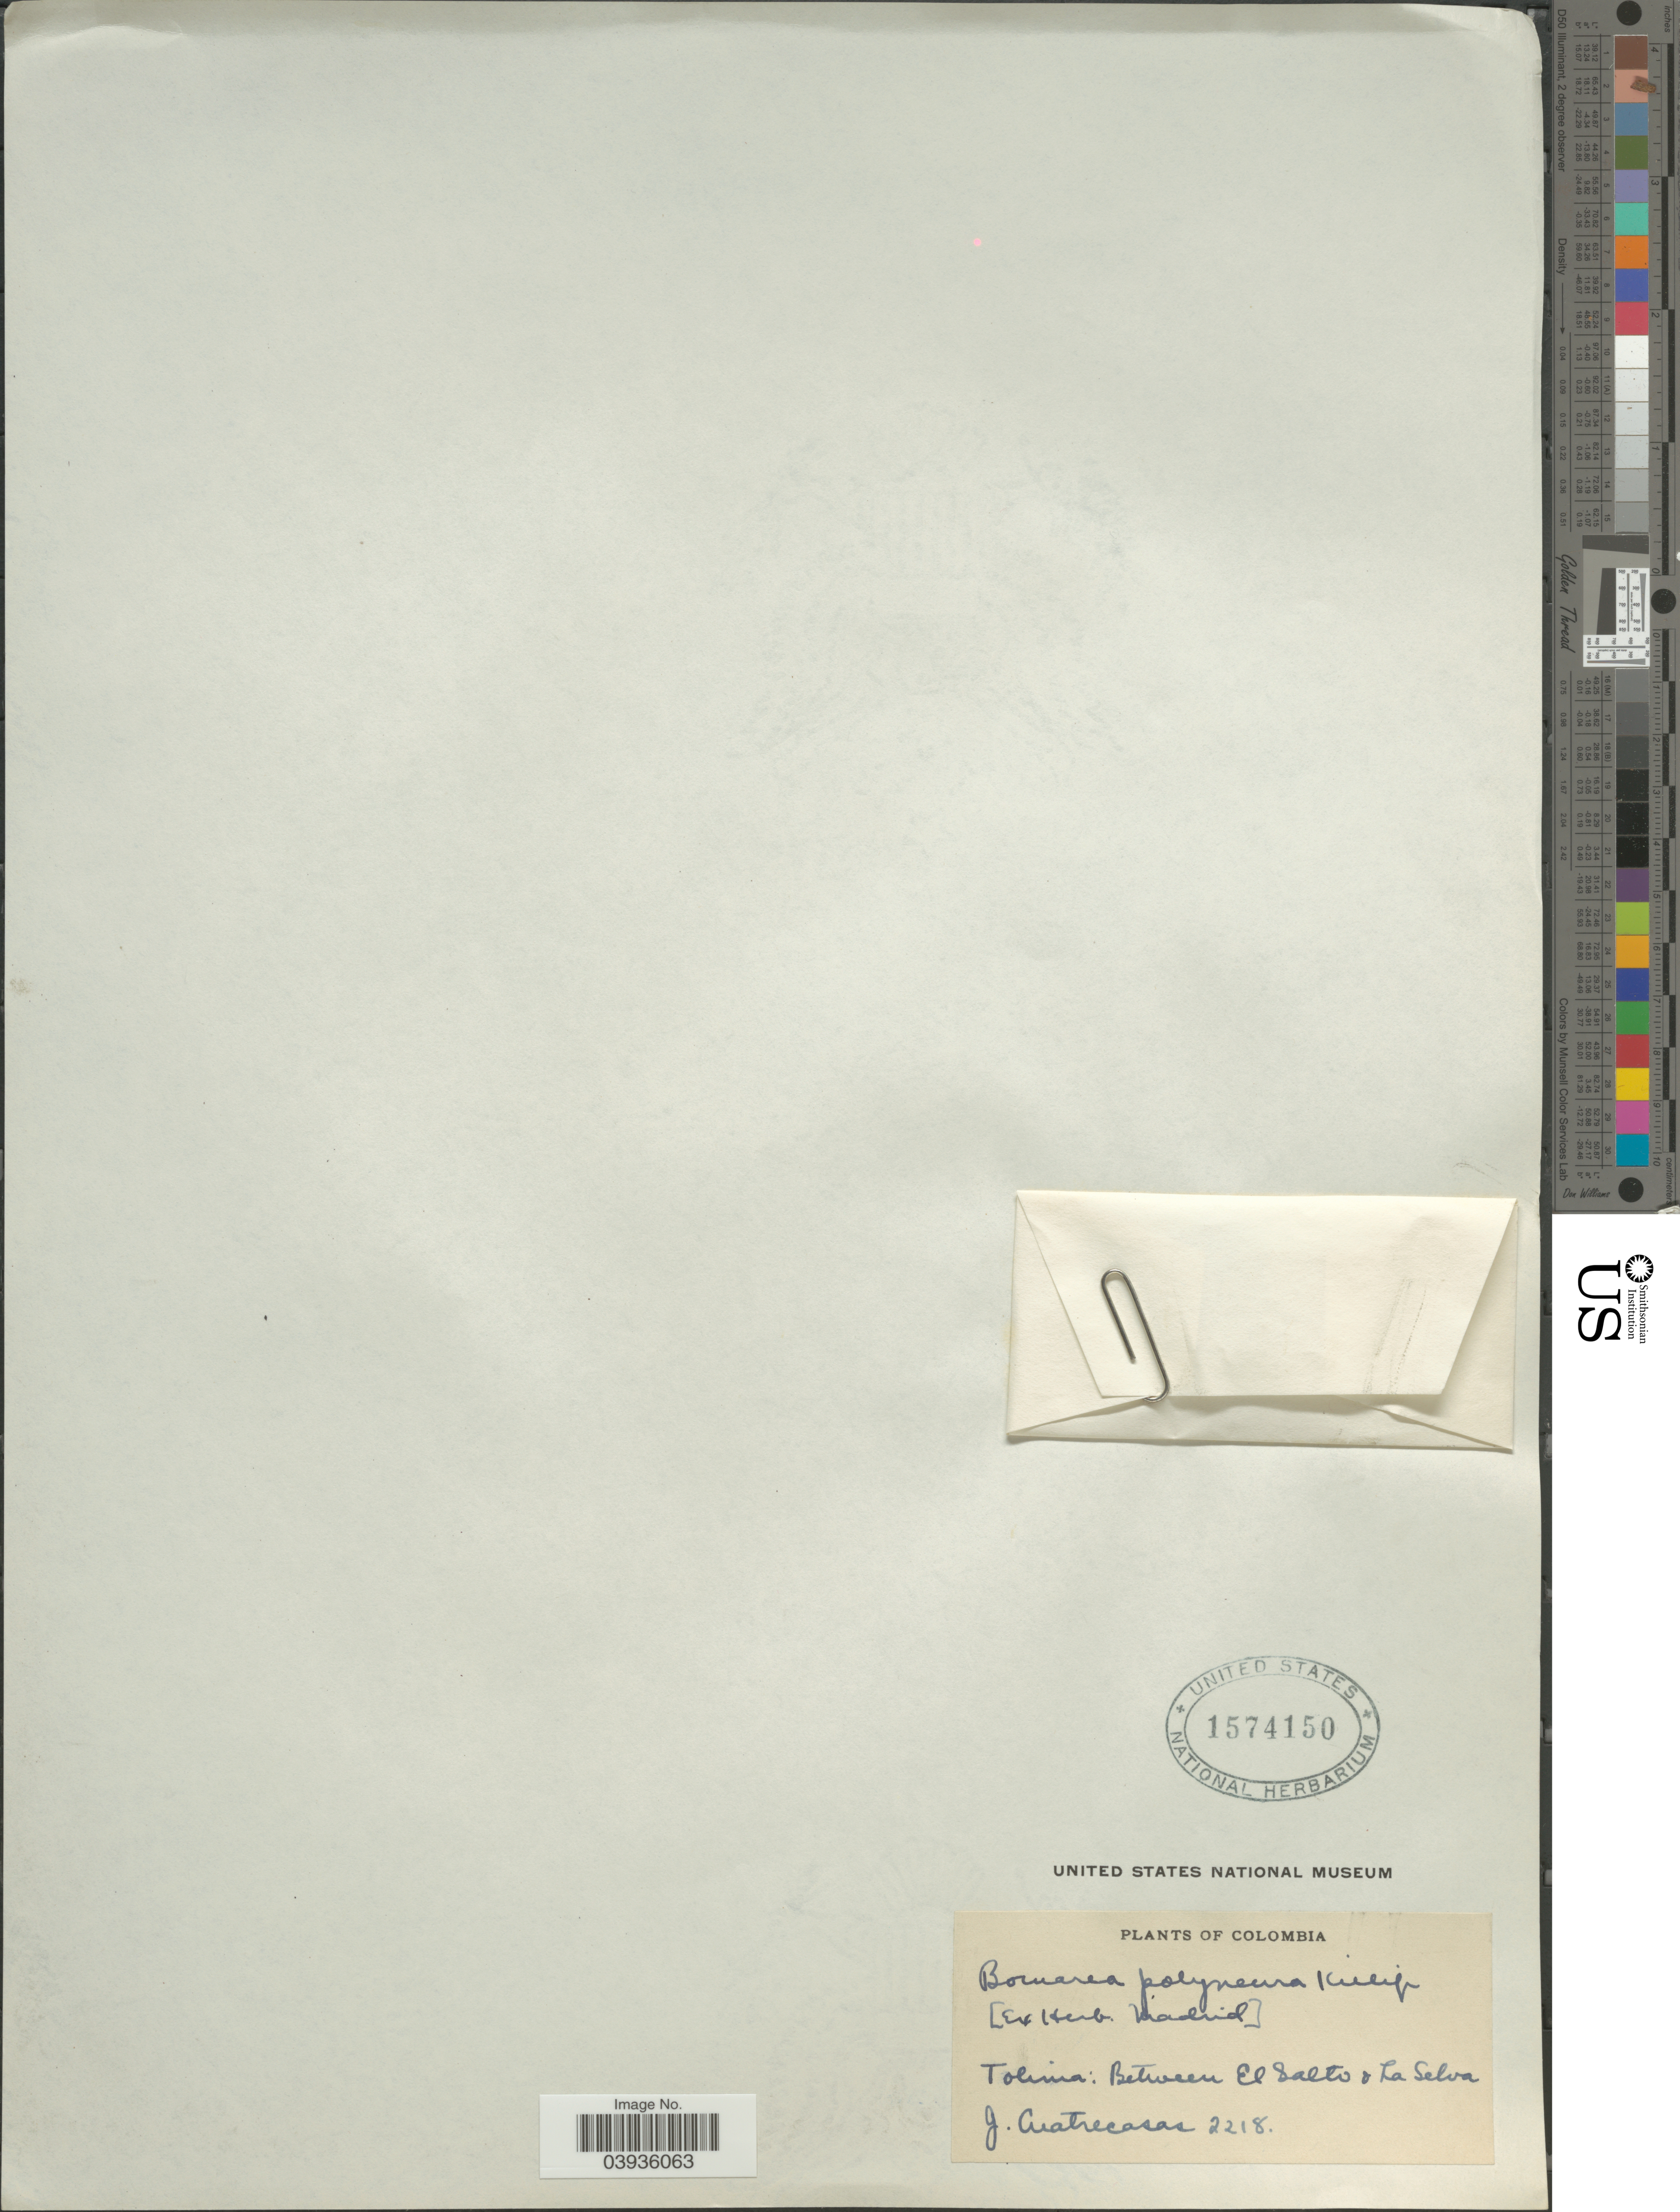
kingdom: Plantae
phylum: Tracheophyta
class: Liliopsida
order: Liliales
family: Alstroemeriaceae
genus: Bomarea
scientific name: Bomarea polyneura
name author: Killip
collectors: J. Cuatrecasas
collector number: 2218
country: Colombia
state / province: Tolima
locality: Between El Salto & La Selva.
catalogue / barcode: US 1574150